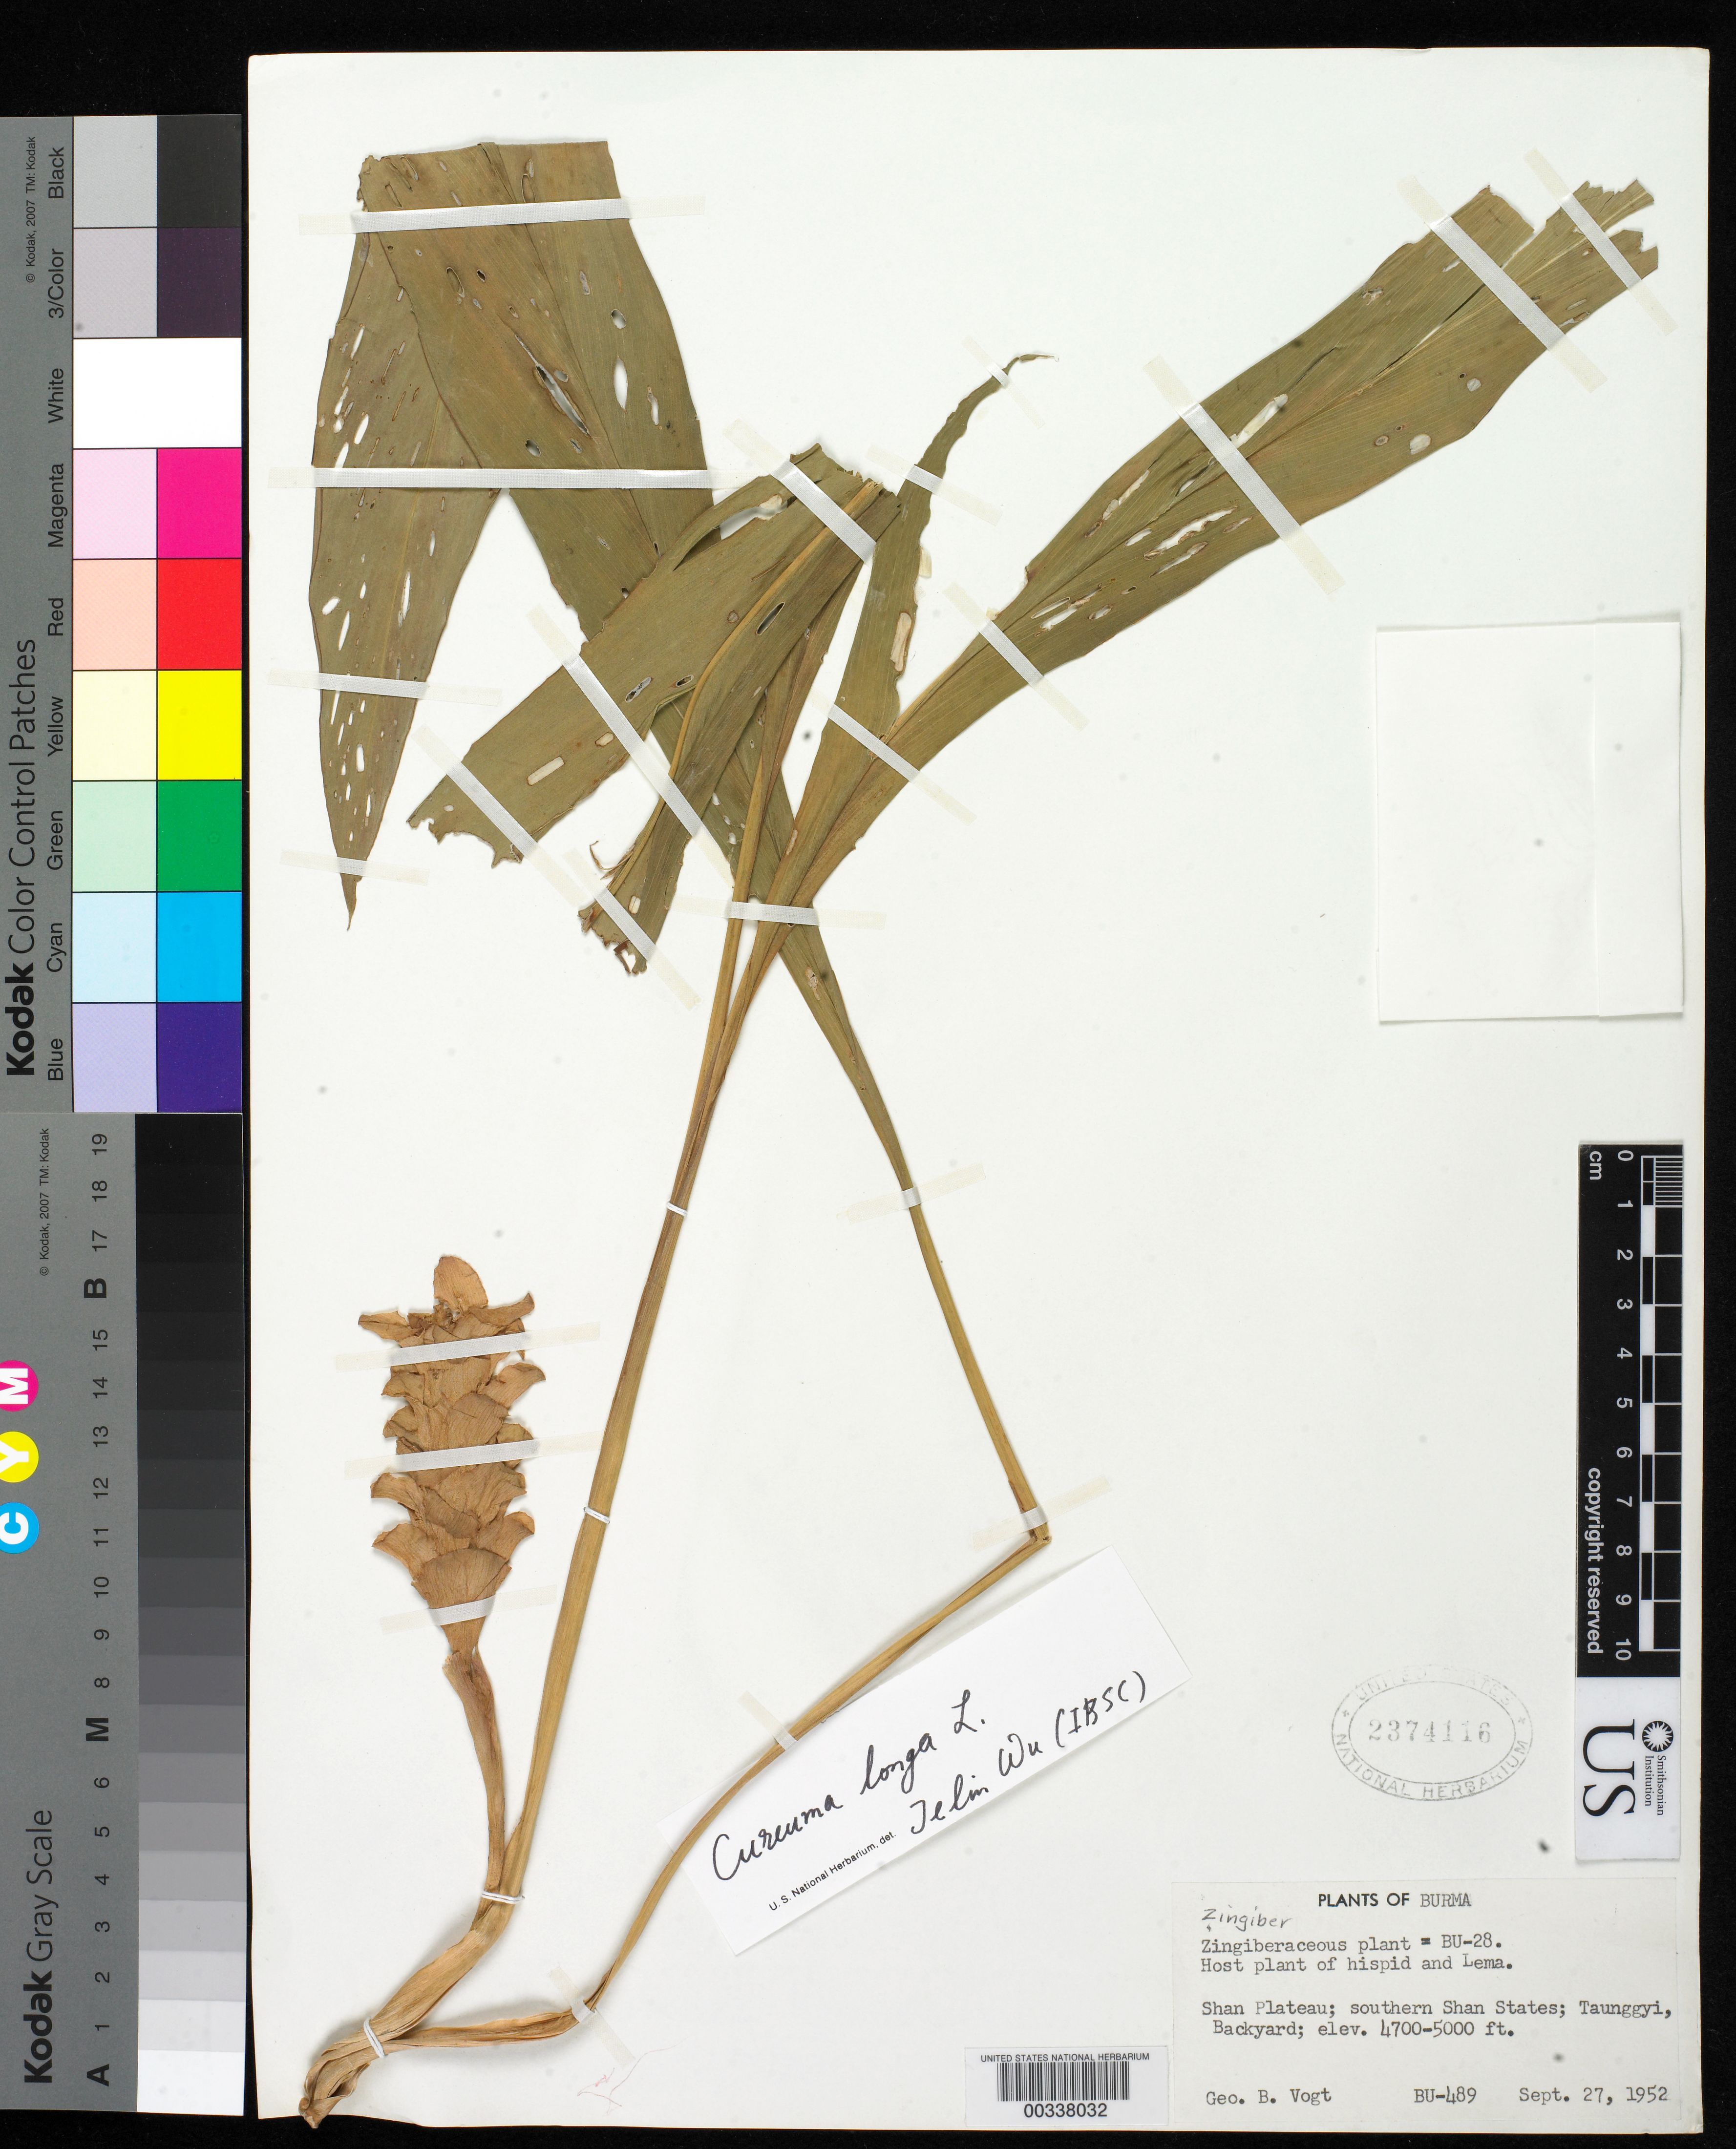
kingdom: Plantae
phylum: Tracheophyta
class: Liliopsida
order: Zingiberales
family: Zingiberaceae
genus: Curcuma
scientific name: Curcuma longa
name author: L.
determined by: Wu, Te-Ling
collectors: G. B. Vogt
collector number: Bu-489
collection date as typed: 27 Sep 1952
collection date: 1952-09-27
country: Myanmar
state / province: Shan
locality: Shan plateau; southern Shan States; Taunggyi, backyard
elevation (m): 1433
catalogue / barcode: US 2374116